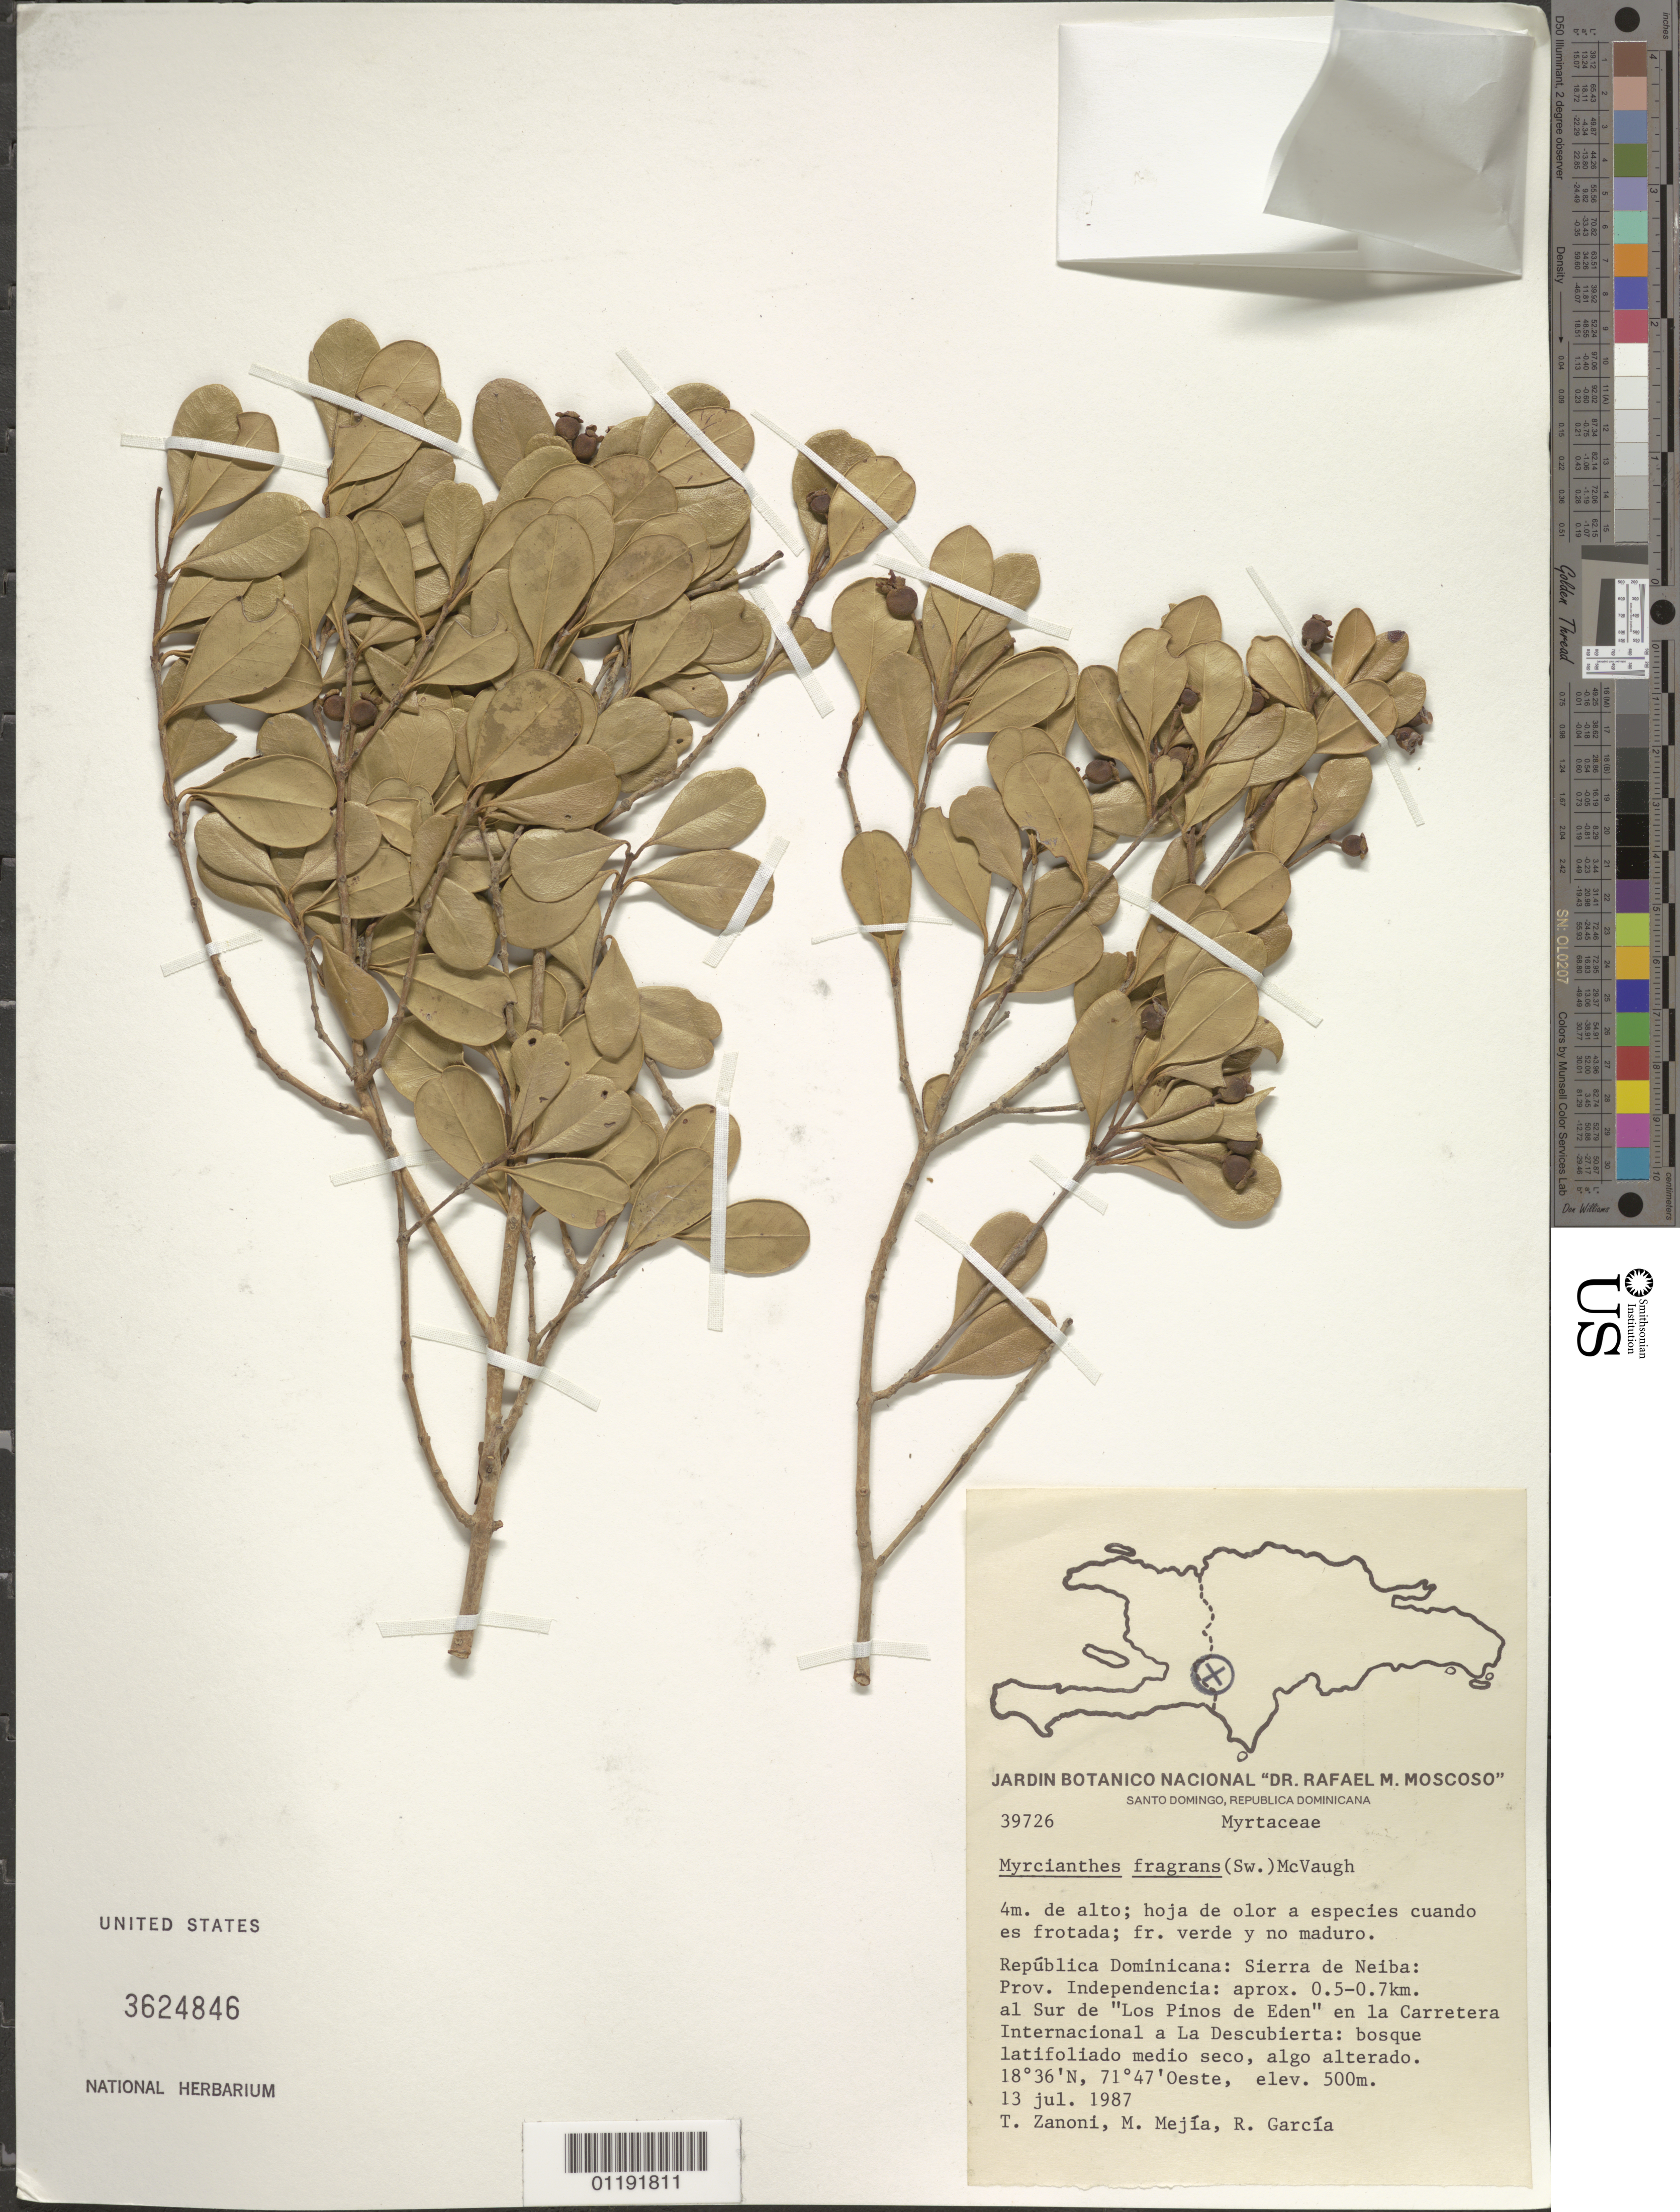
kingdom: Plantae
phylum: Tracheophyta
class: Magnoliopsida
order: Myrtales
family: Myrtaceae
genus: Myrcianthes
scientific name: Myrcianthes fragrans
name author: (Sw.) McVaugh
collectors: T. A. Zanoni, M. Mejia & R. Garcia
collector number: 39726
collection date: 1987-07-13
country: Dominican Republic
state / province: Independencia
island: Hispaniola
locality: Approx 0.5-0.7 km S of Los Pinos de Eden, on the Carretera Internacional a La Descubierta (International Highway of Discovery)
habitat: Moderately dry broadleaf forest, disturbed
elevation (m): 500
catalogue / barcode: US 3624846